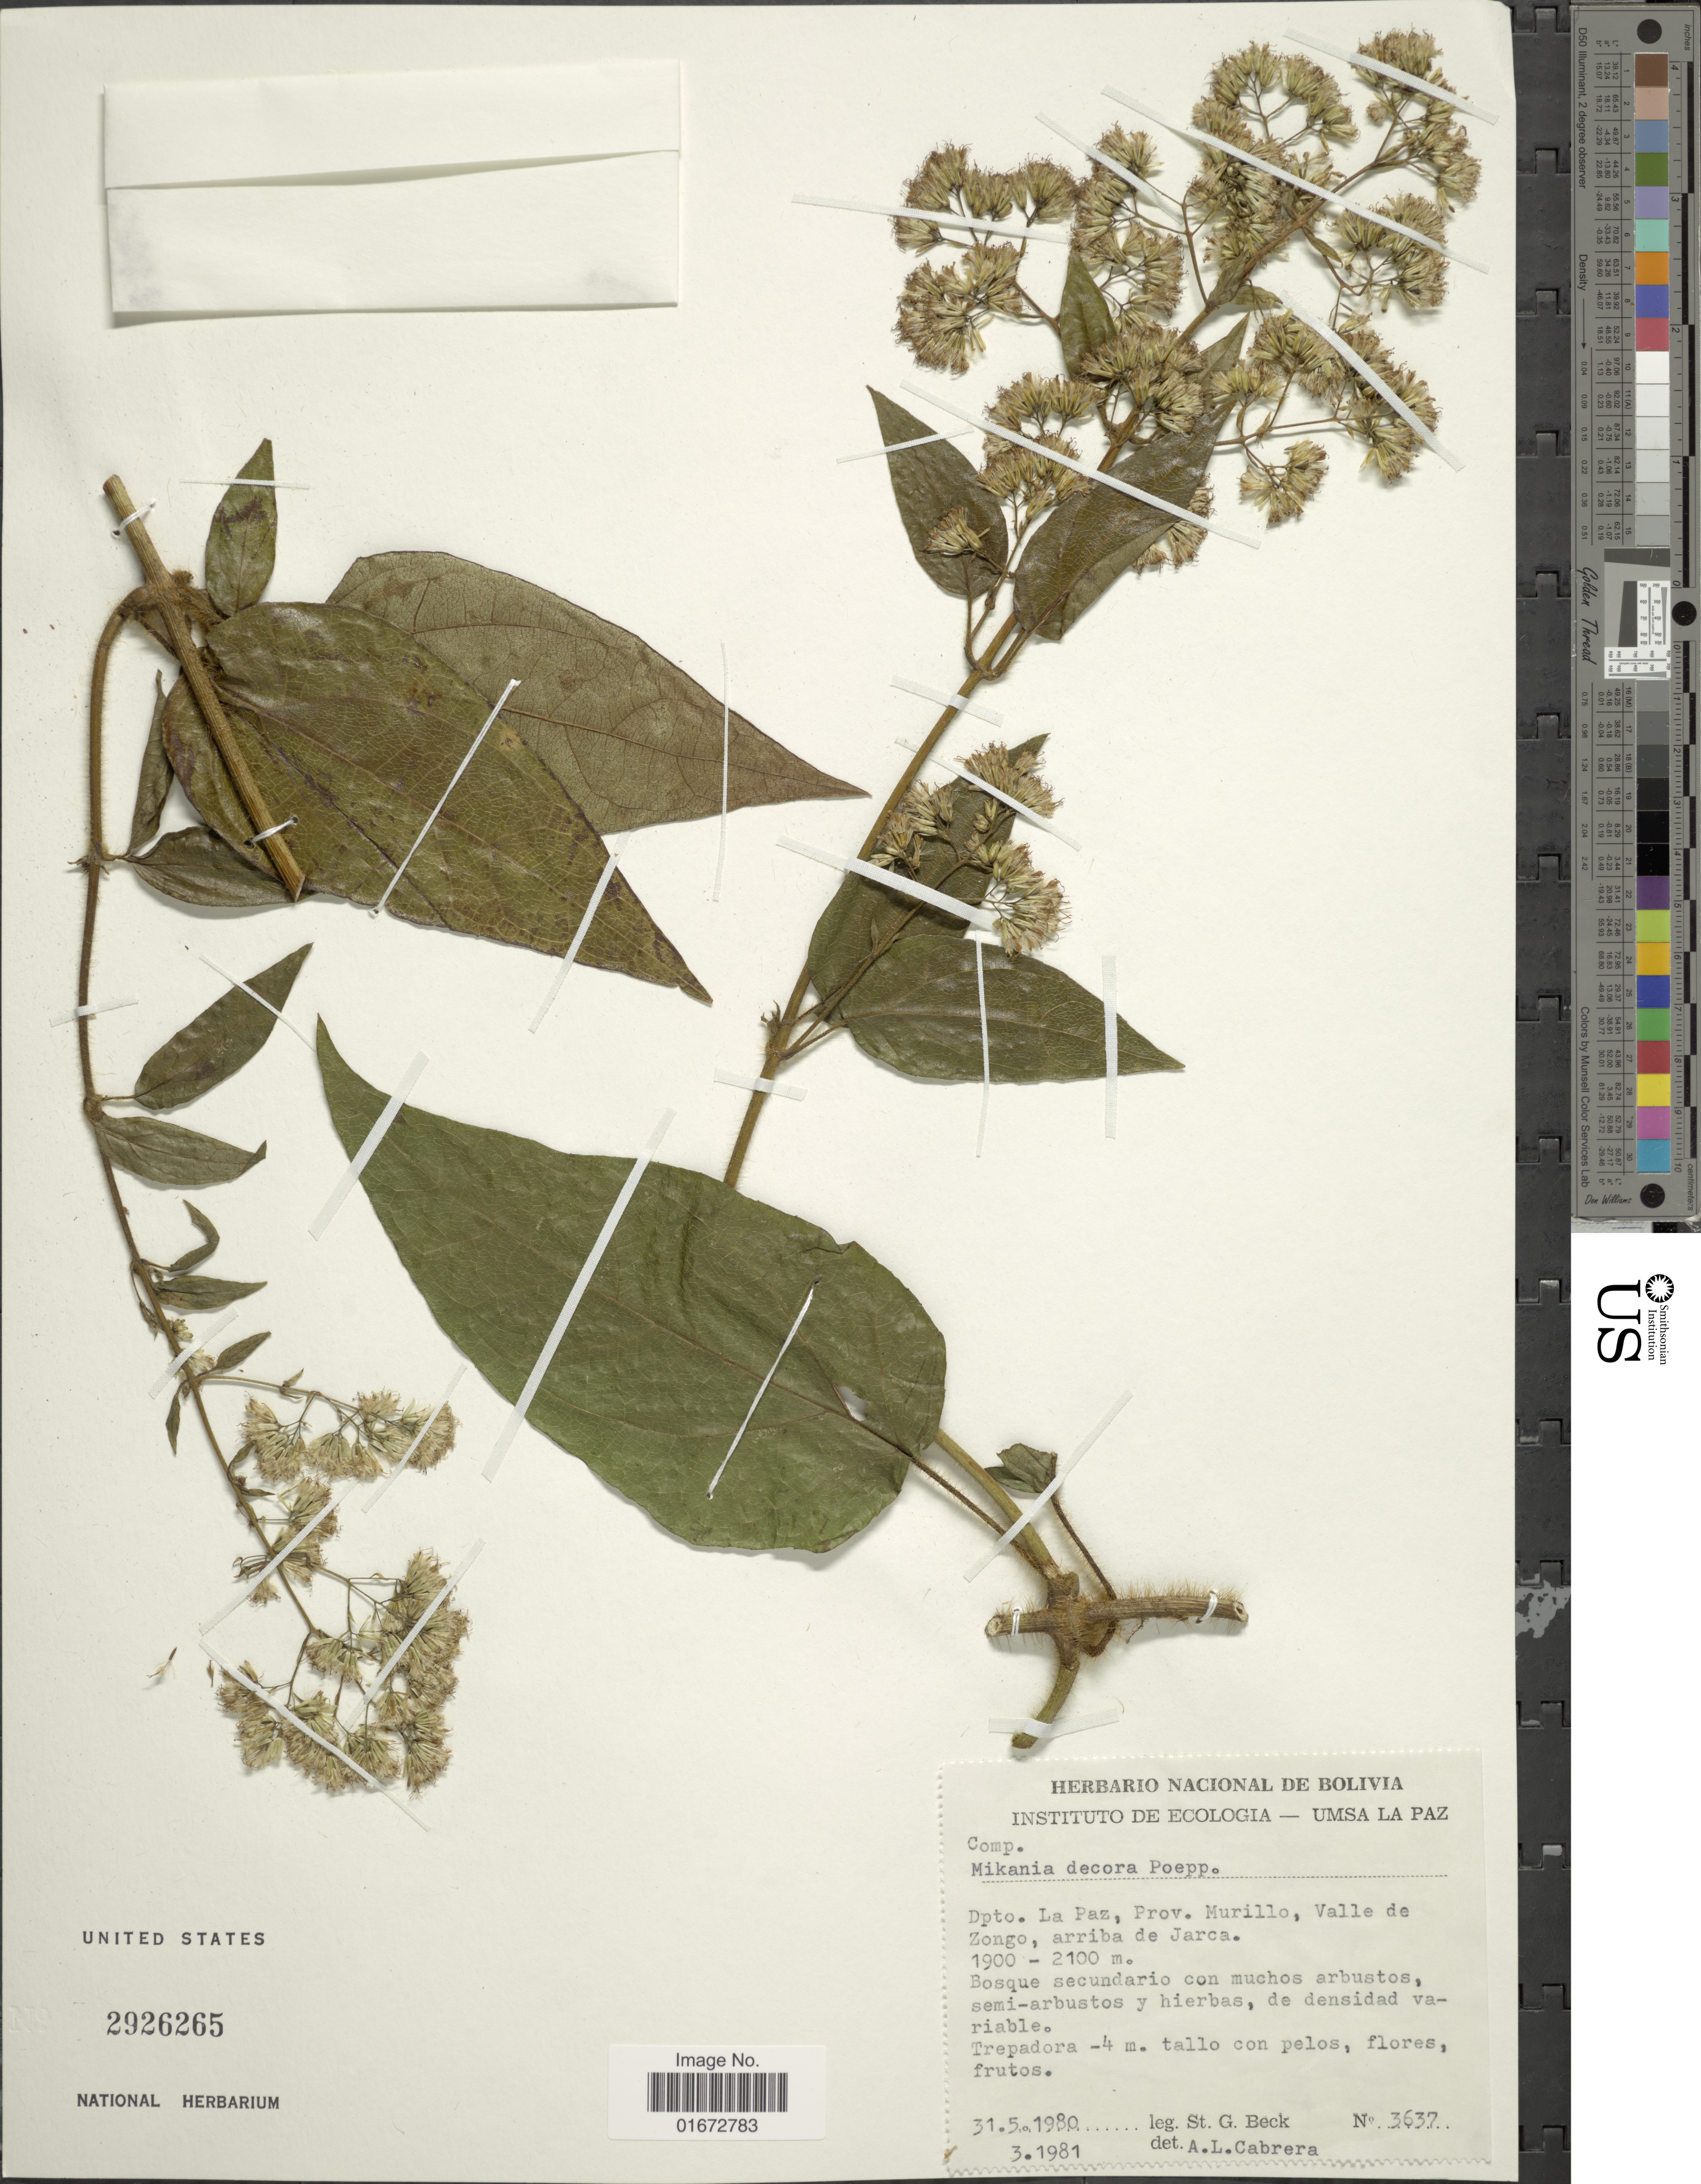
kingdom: Plantae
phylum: Tracheophyta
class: Magnoliopsida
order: Asterales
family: Asteraceae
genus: Mikania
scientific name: Mikania ferruginea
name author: (Rusby) Buchtien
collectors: S. G. Beck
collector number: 3637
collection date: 1980-05-31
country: Bolivia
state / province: La Paz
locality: Dpto. La Paz, Prov. Murillo, Valle de Zongo, arriba de Jarca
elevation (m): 1900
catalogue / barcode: US 2926265